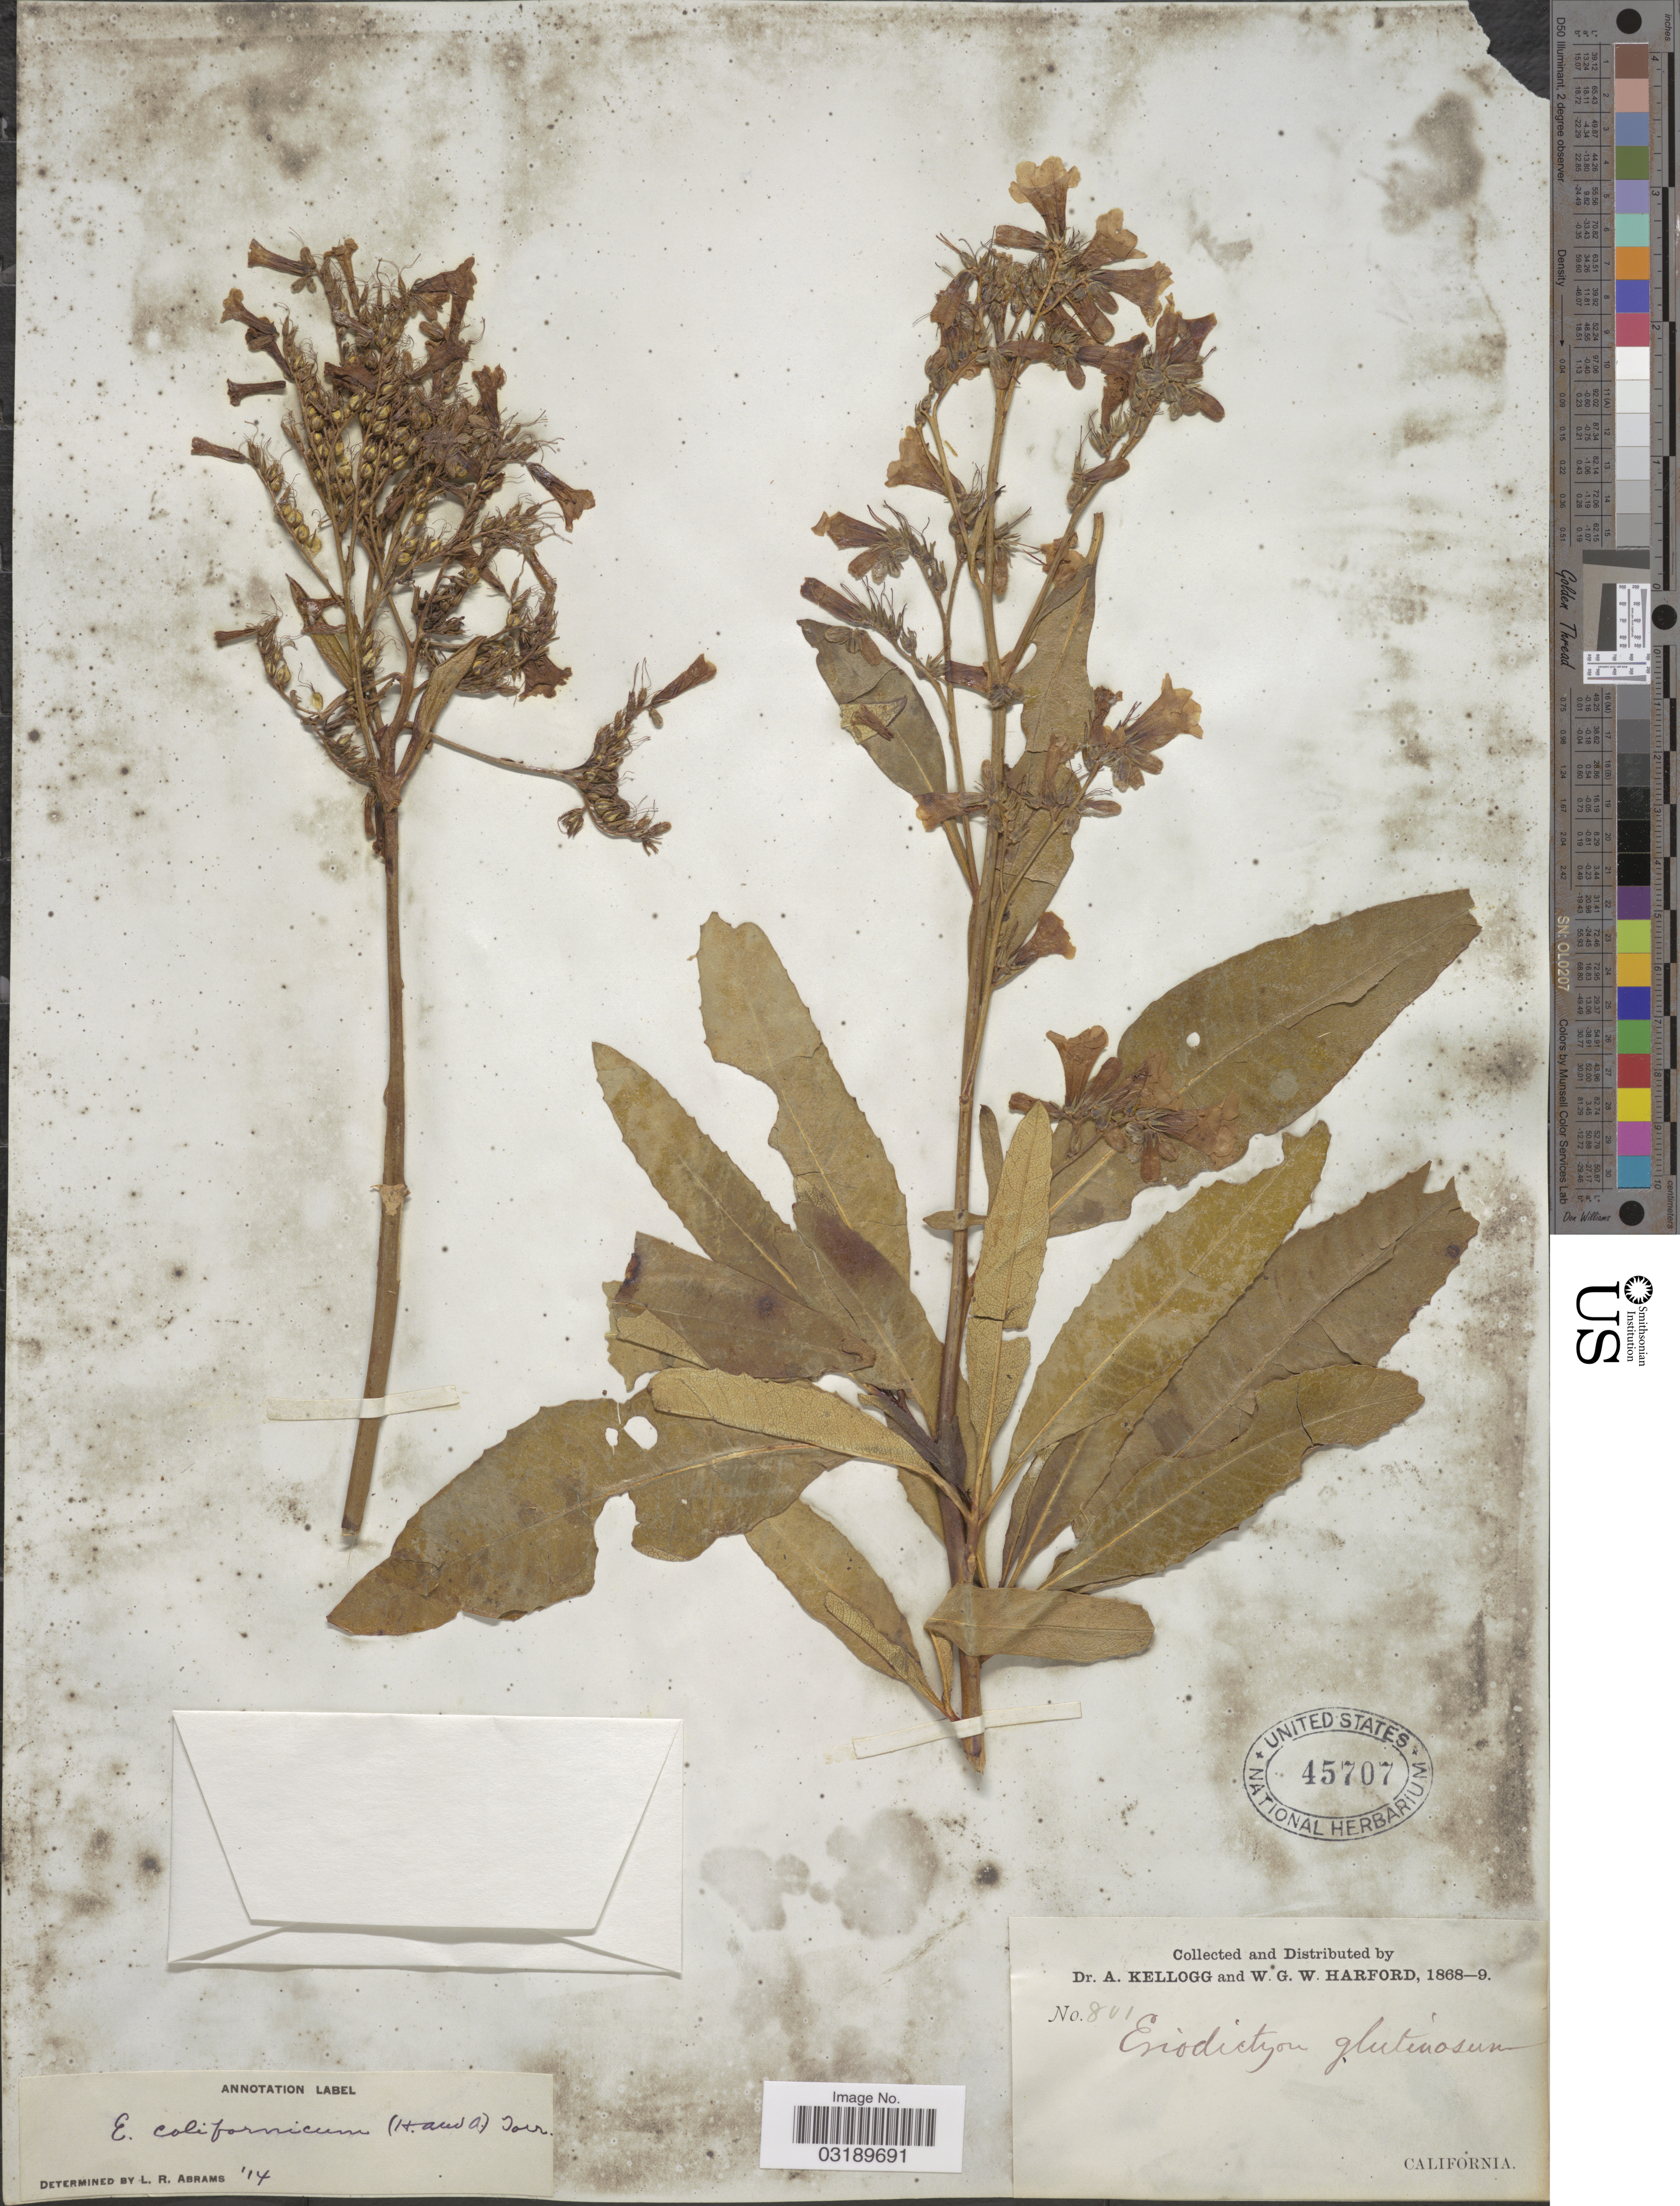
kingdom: Plantae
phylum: Tracheophyta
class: Magnoliopsida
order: Boraginales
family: Namaceae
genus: Eriodictyon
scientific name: Eriodictyon californicum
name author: (Hook. & Arn.) Torr.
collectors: A. Kellogg & W. G. W. Harford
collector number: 801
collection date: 1868/1869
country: United States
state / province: California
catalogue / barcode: US 45707